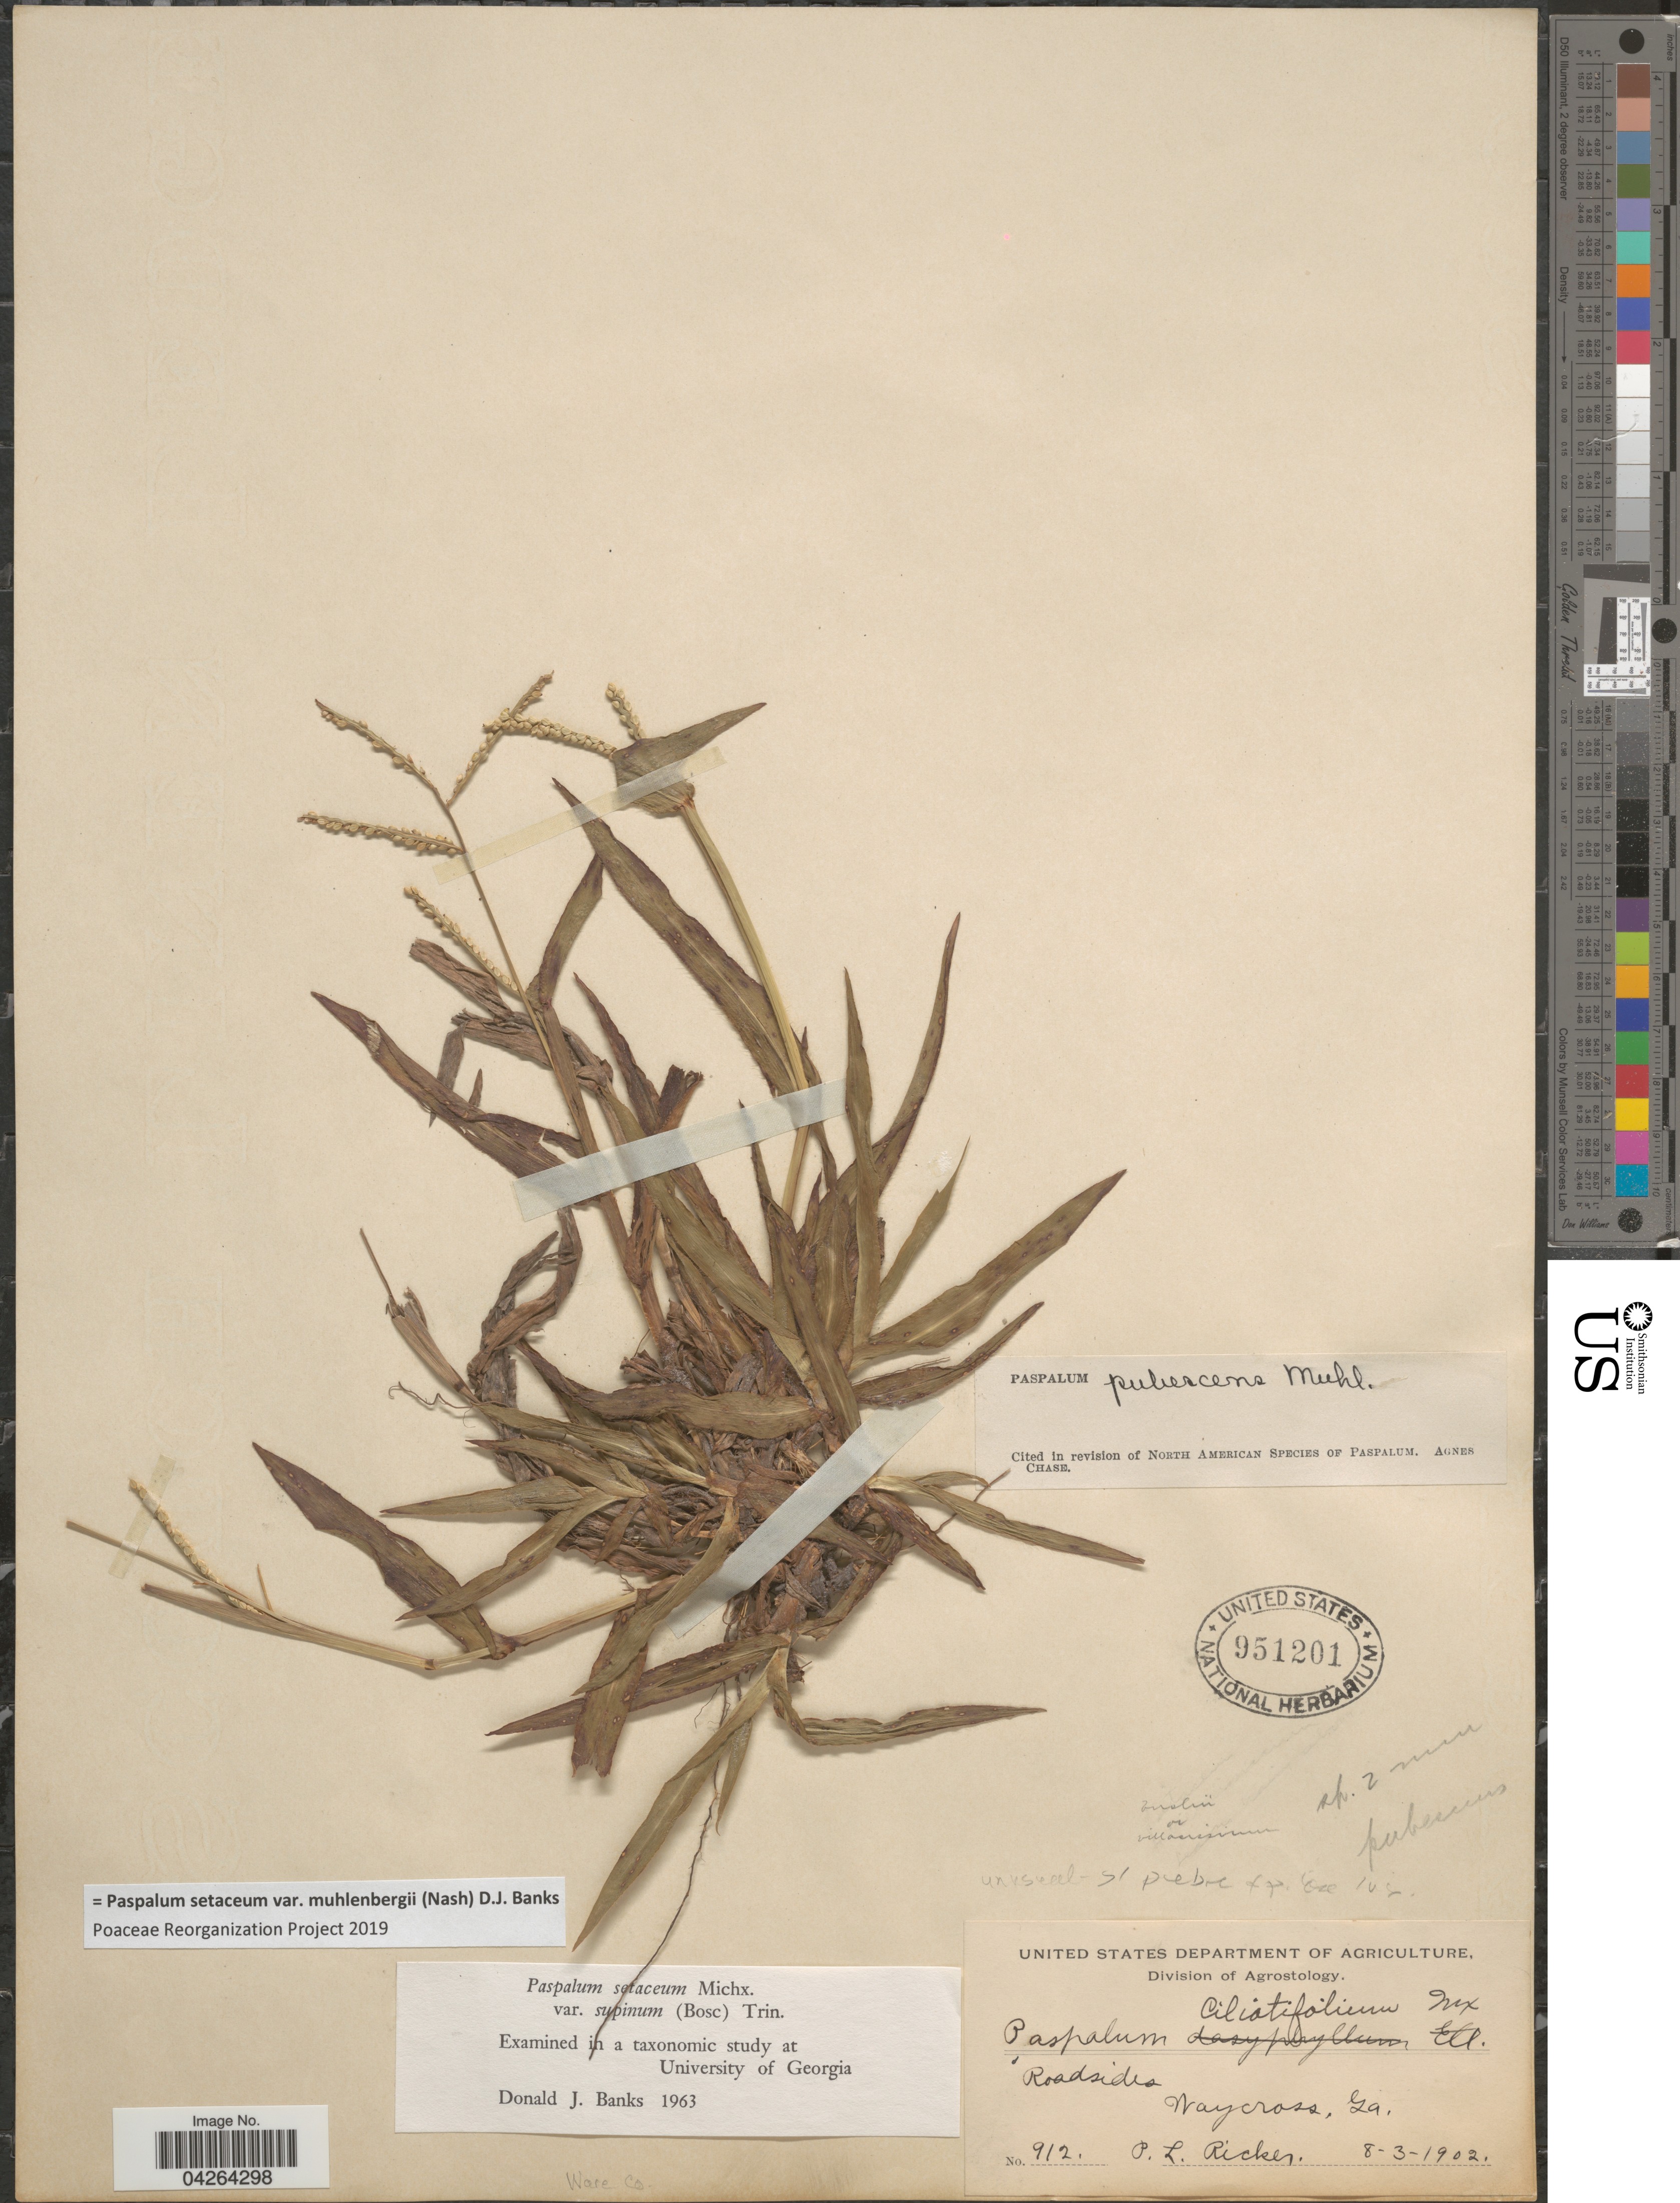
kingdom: Plantae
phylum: Tracheophyta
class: Liliopsida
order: Poales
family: Poaceae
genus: Paspalum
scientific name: Paspalum setaceum var. muhlenbergii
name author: (Nash) D.J. Banks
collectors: P. Ricker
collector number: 912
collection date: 1902-08-03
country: United States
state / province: Georgia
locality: Roadside. Waycross. Ware Co.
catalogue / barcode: US 951201